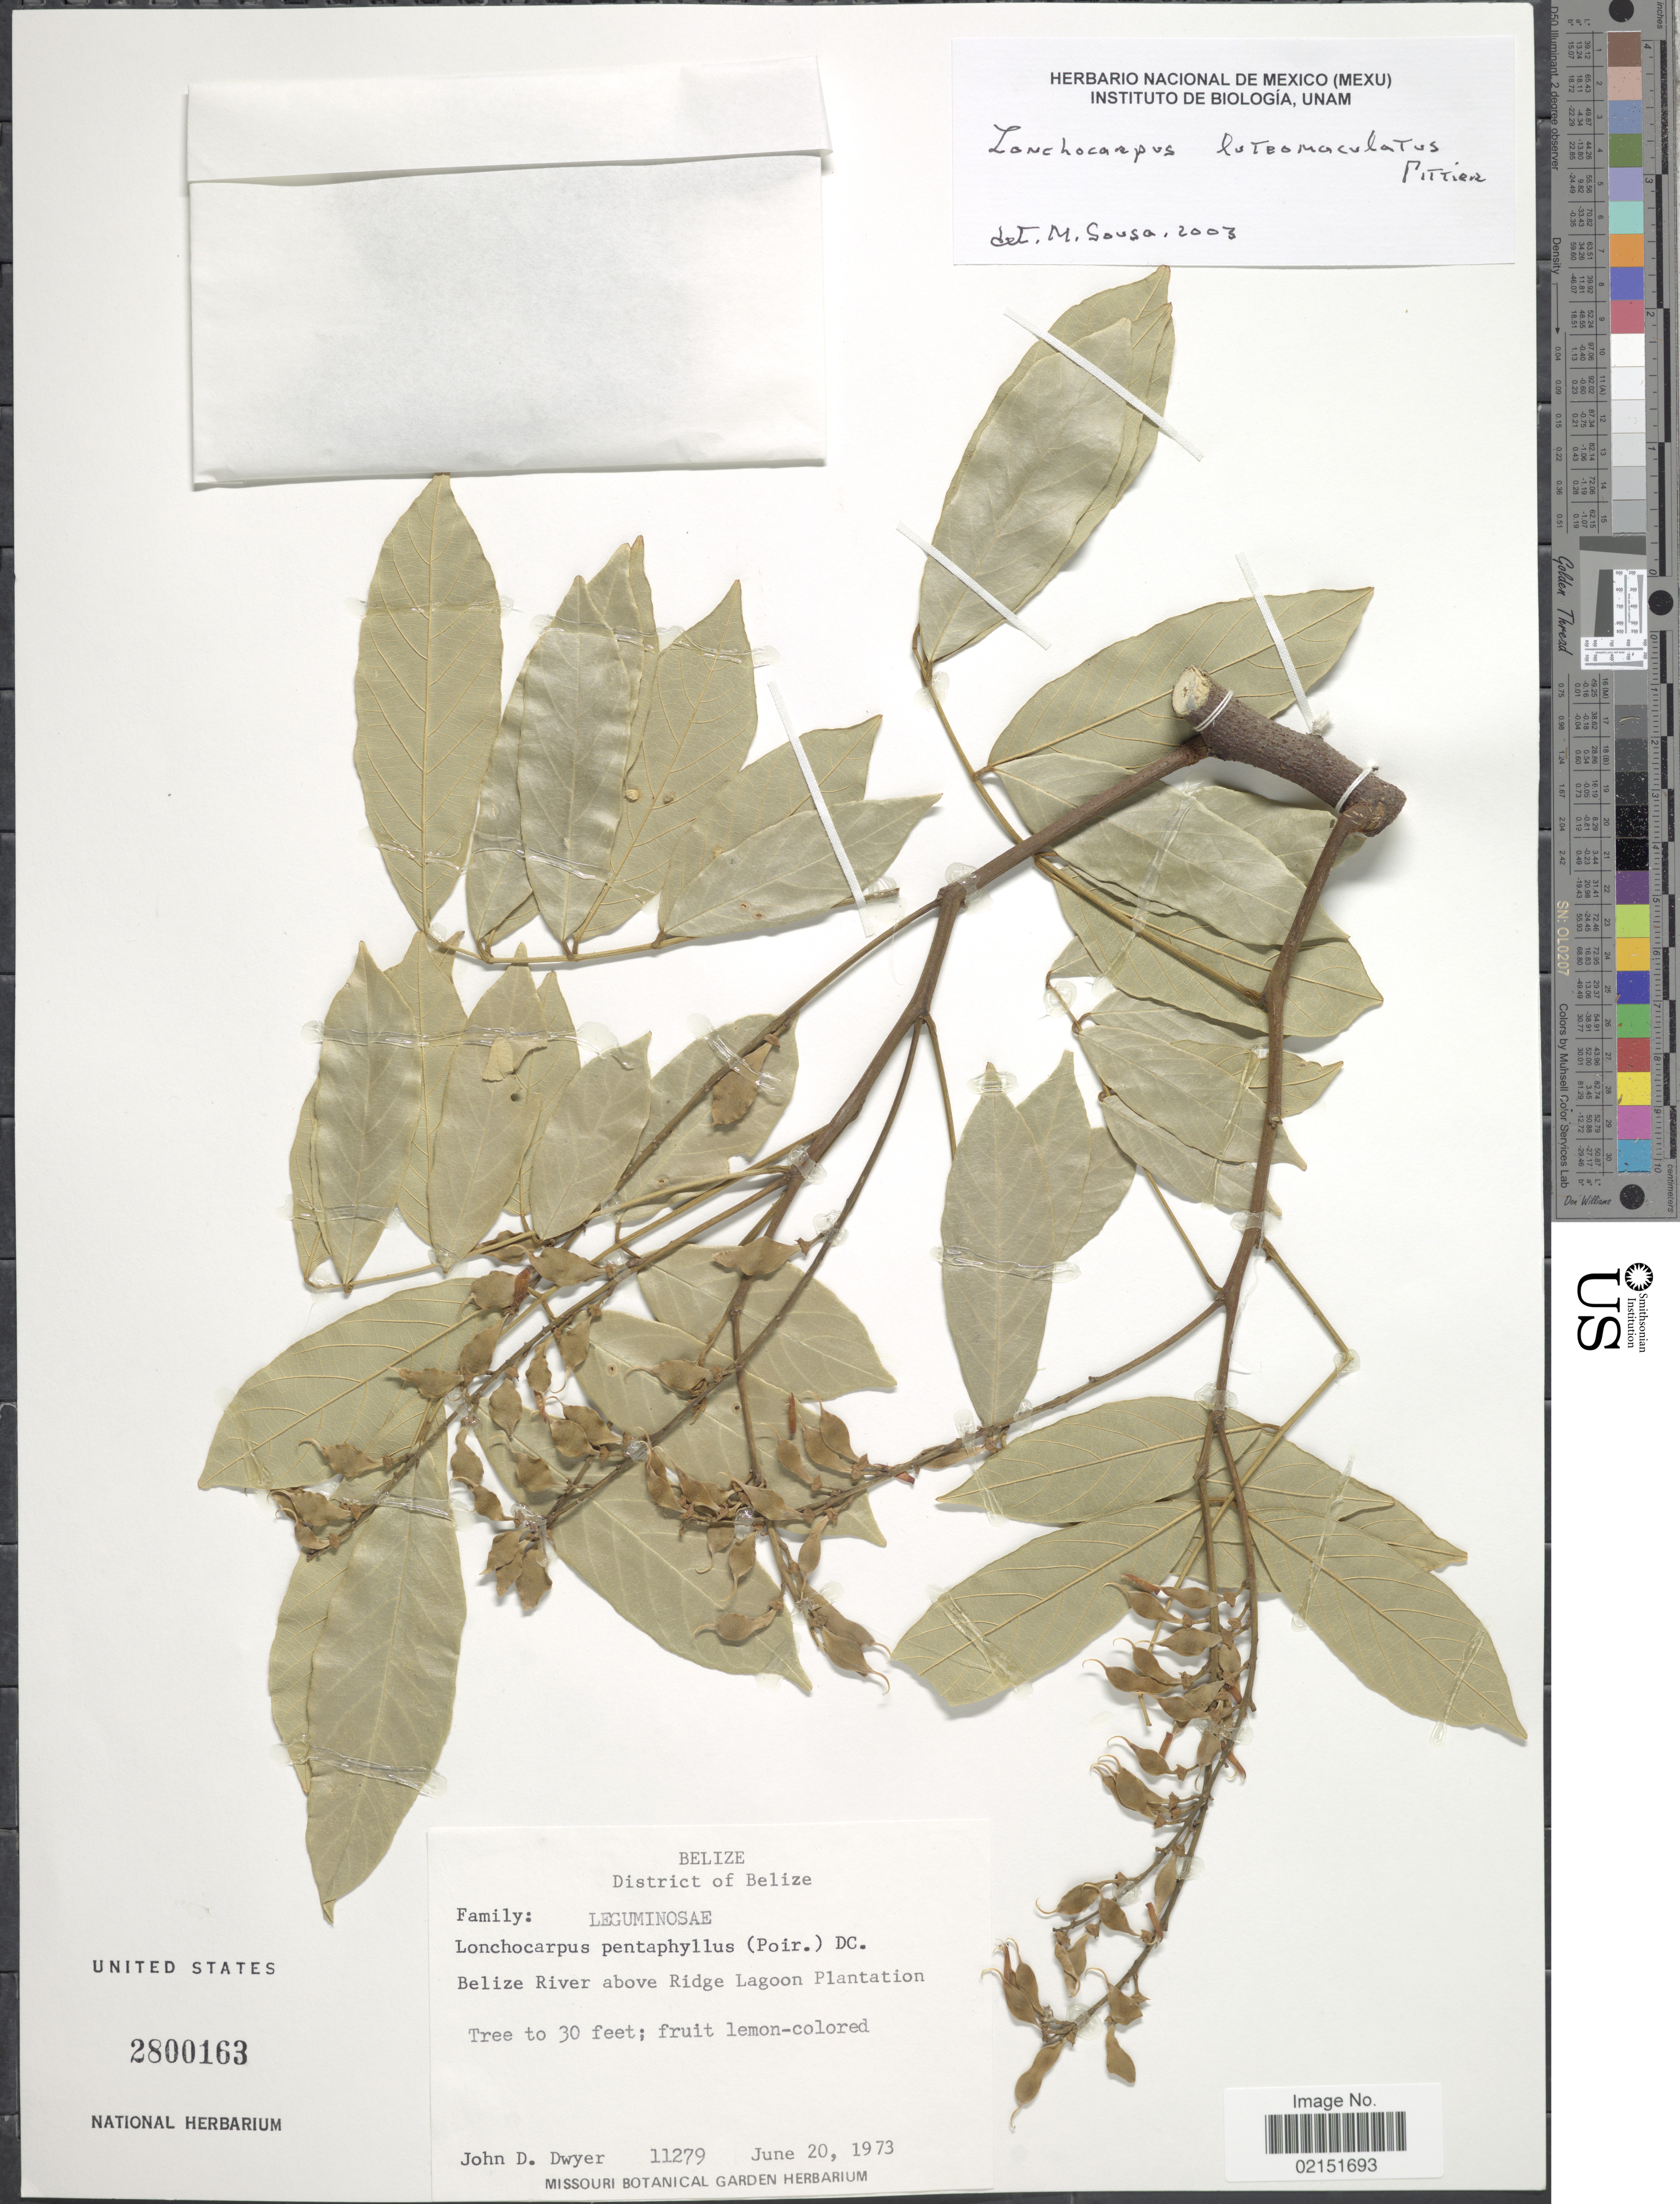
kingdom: Plantae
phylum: Tracheophyta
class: Magnoliopsida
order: Fabales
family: Fabaceae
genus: Lonchocarpus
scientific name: Lonchocarpus luteomaculatus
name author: Pittier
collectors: J. D. Dwyer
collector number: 11279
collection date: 1973-06-20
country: Belize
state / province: Belize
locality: Belize River above Ridge Lagoon Plantation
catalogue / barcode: US 2800163